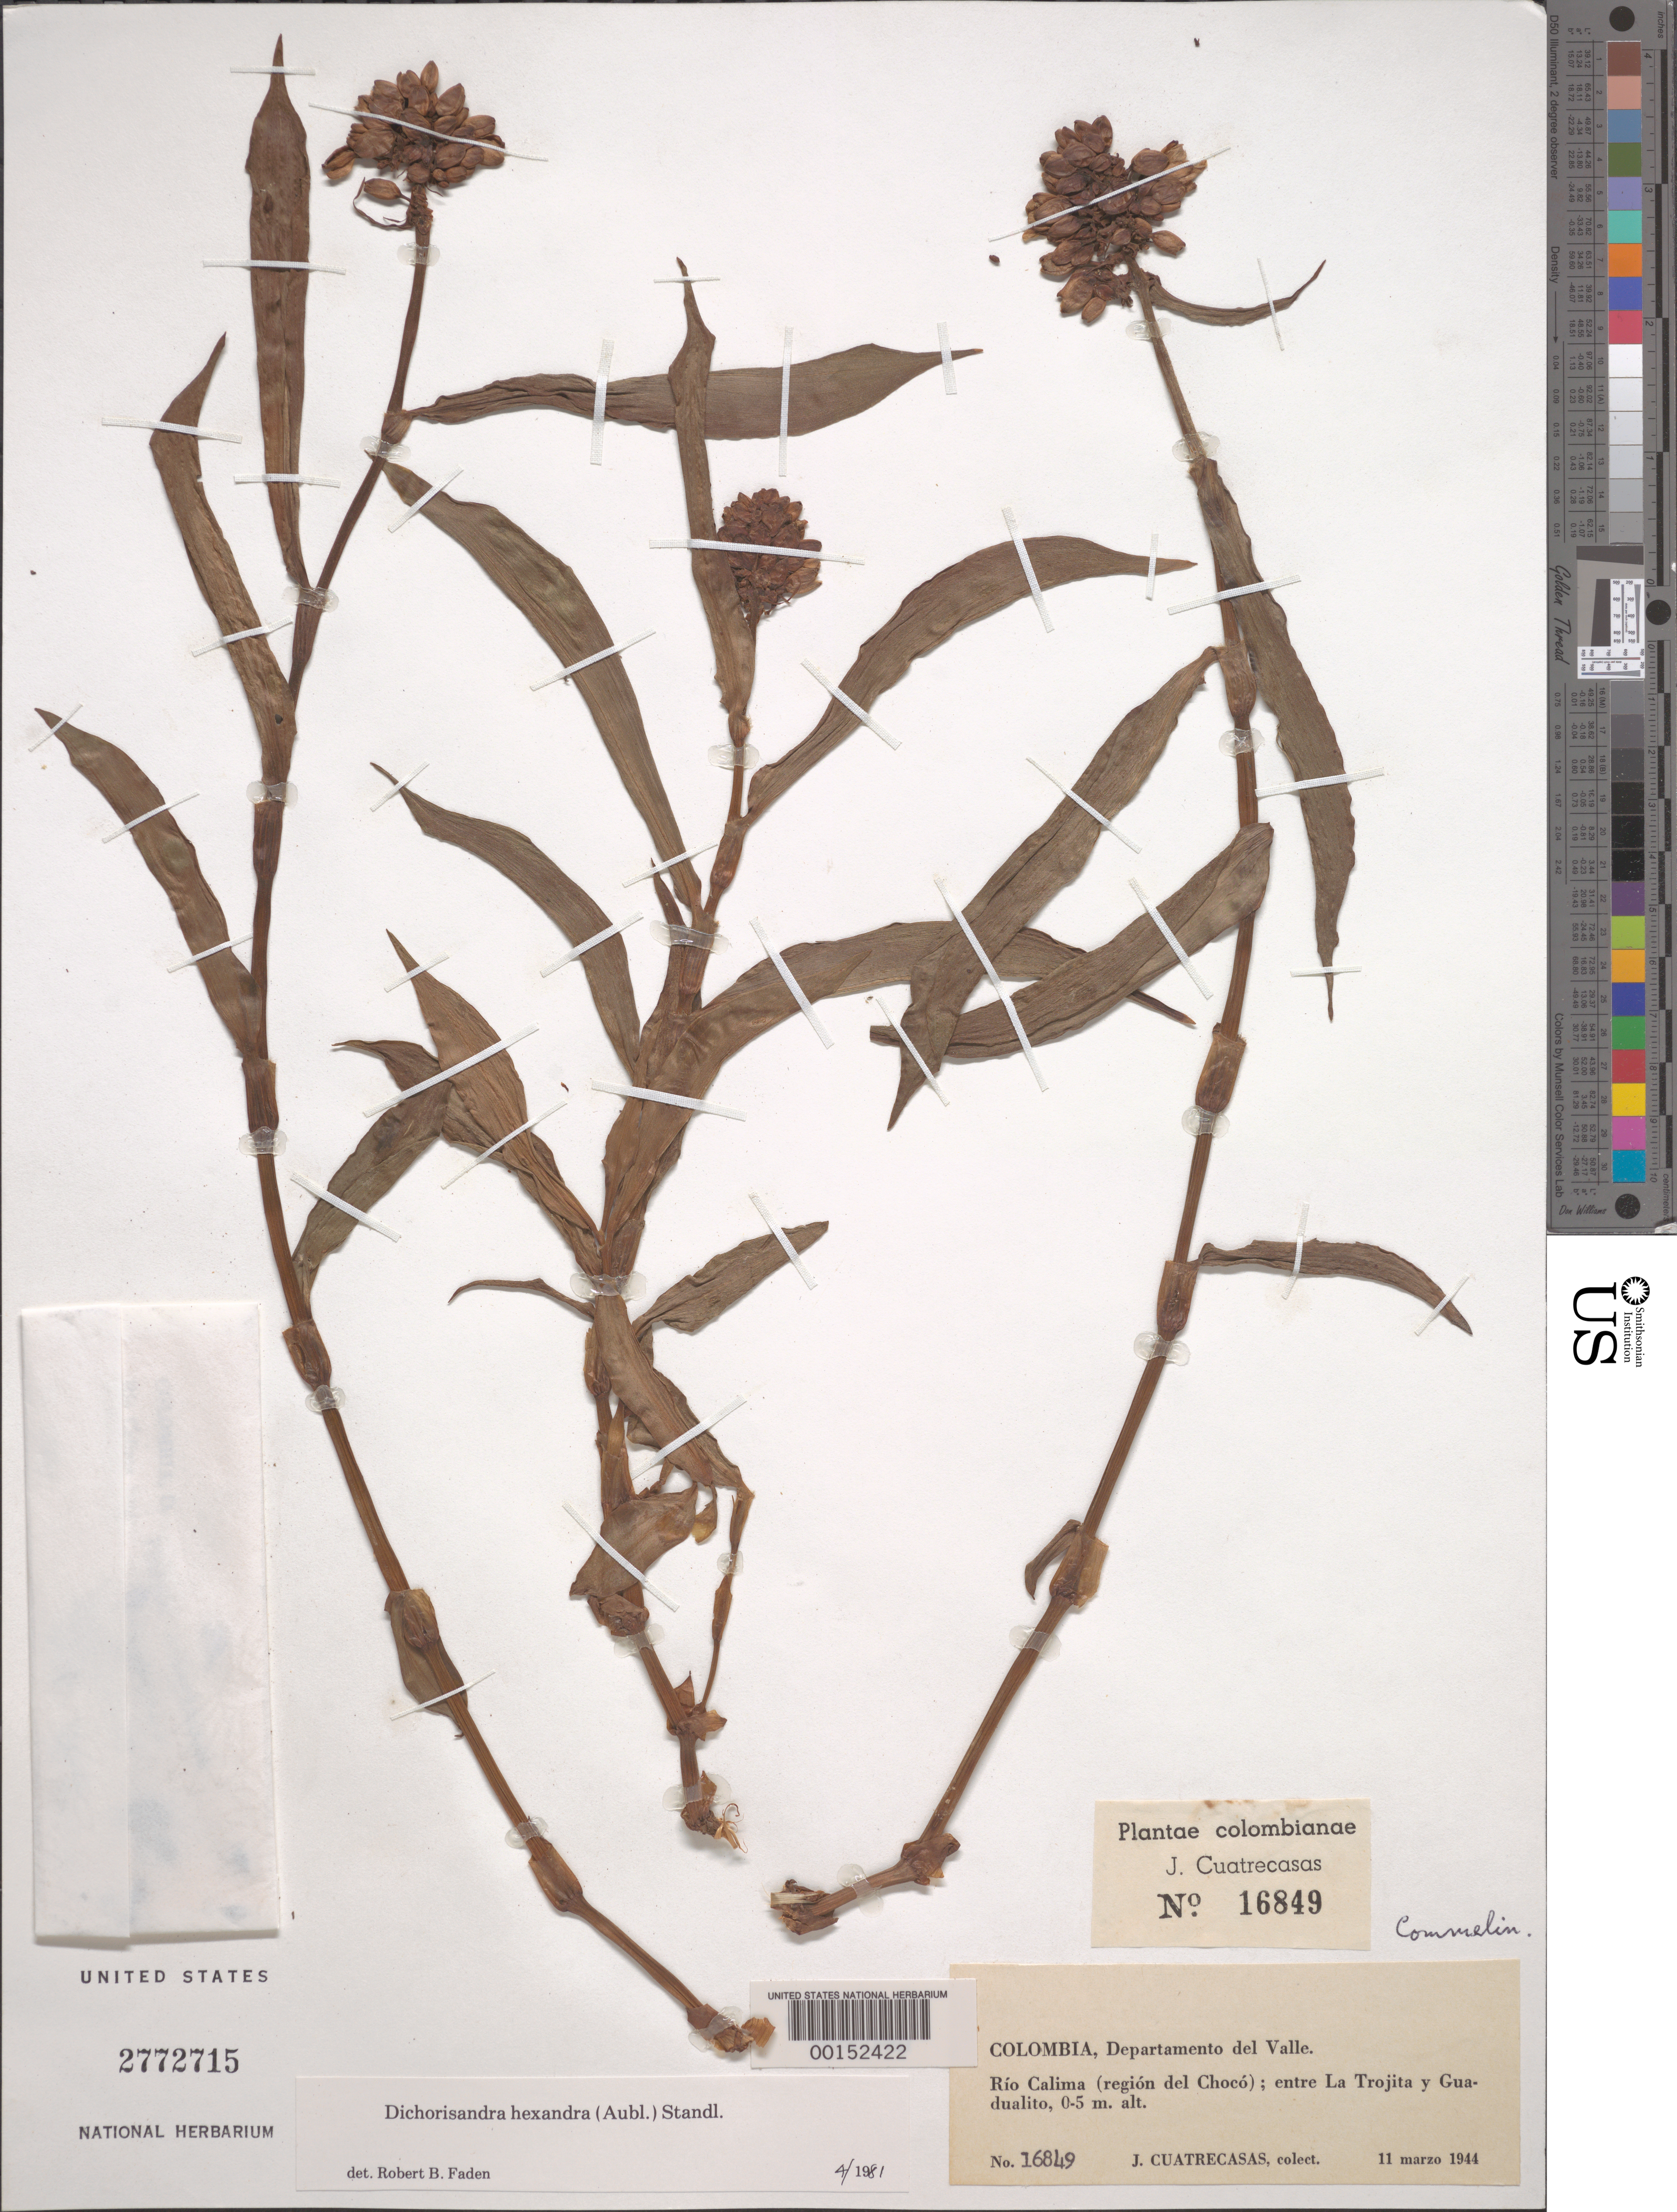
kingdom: Plantae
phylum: Tracheophyta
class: Liliopsida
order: Commelinales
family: Commelinaceae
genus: Dichorisandra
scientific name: Dichorisandra hexandra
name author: (Aubl.) Standl.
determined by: Faden, Robert B., (US), Smithsonian Institution - National Museum of Natural History (UNITED STATES)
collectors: J. Cuatrecasas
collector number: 16849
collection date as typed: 11 Mar 1944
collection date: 1944-03-11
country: Colombia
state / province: Valle del Cauca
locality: Rio Calima, between la Tojita and Guadualito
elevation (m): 1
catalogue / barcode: US 2772715